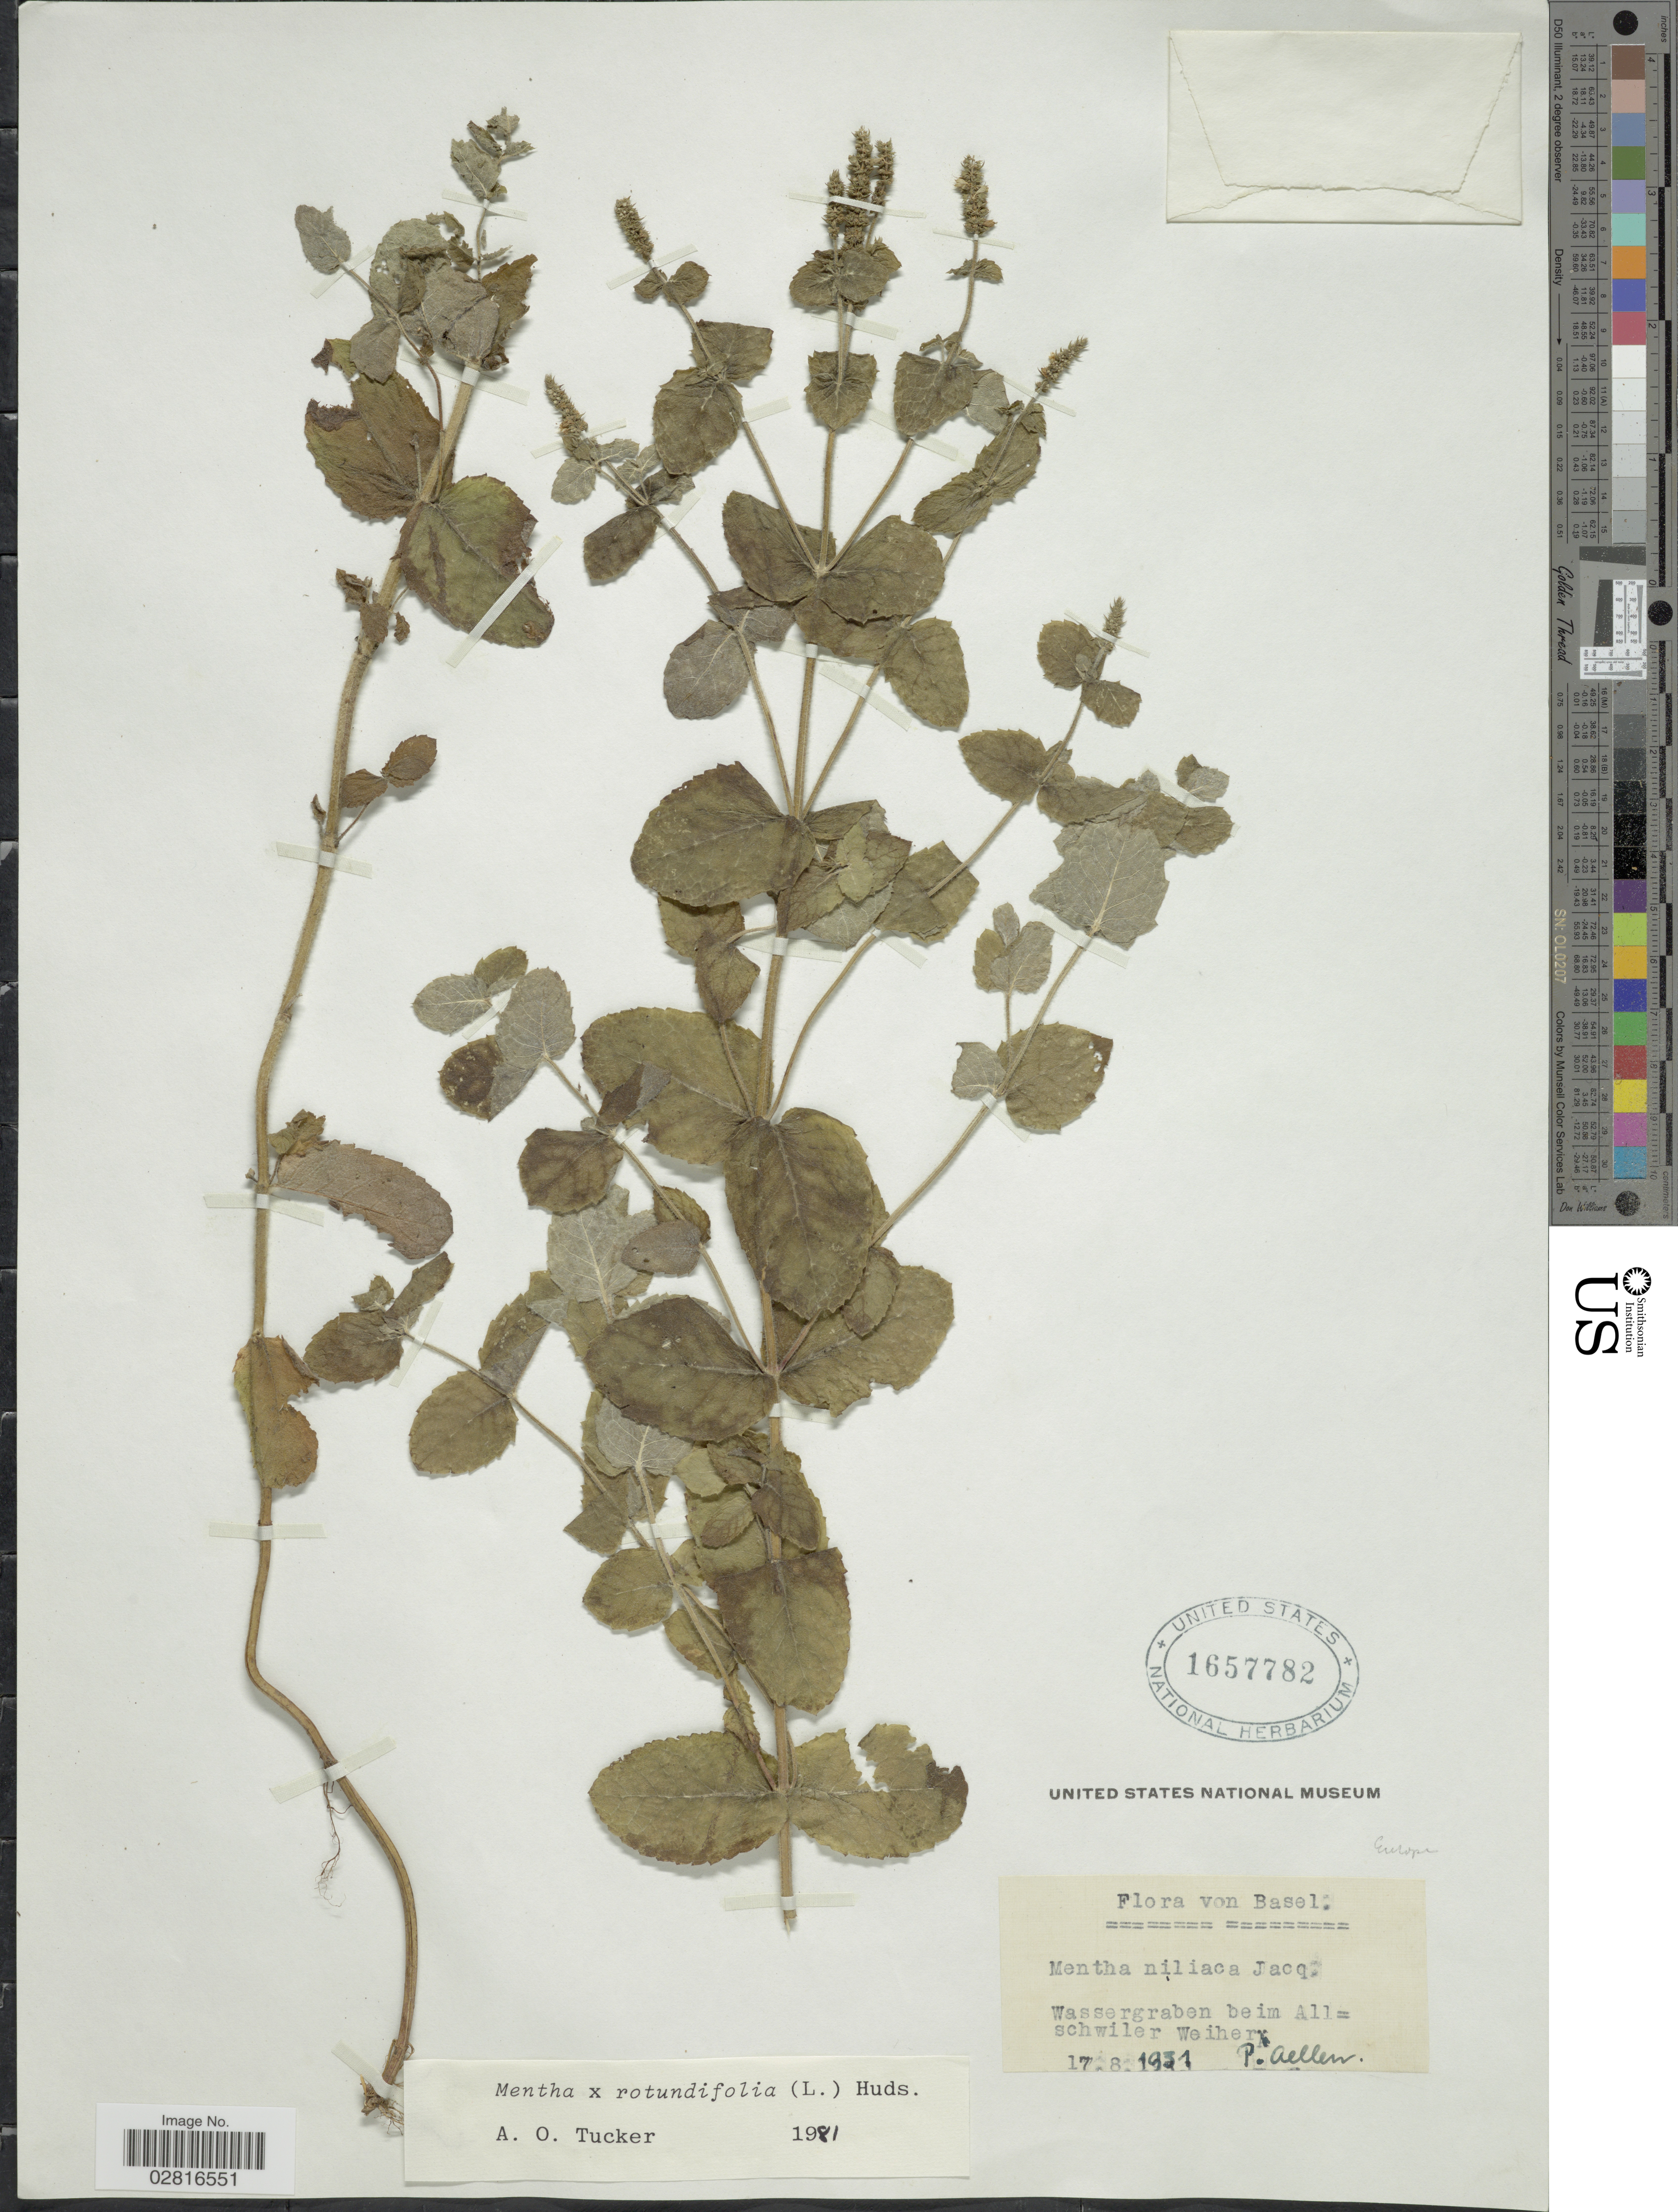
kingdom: Plantae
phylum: Tracheophyta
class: Magnoliopsida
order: Lamiales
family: Lamiaceae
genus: Mentha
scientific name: Mentha rotundifolia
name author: (L.) Huds.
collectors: P. Aellen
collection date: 1931-08-17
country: Switzerland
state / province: Basel-Landschaft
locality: Basel. Wassergraben beim All = schwiler Weiher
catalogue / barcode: US 1657782